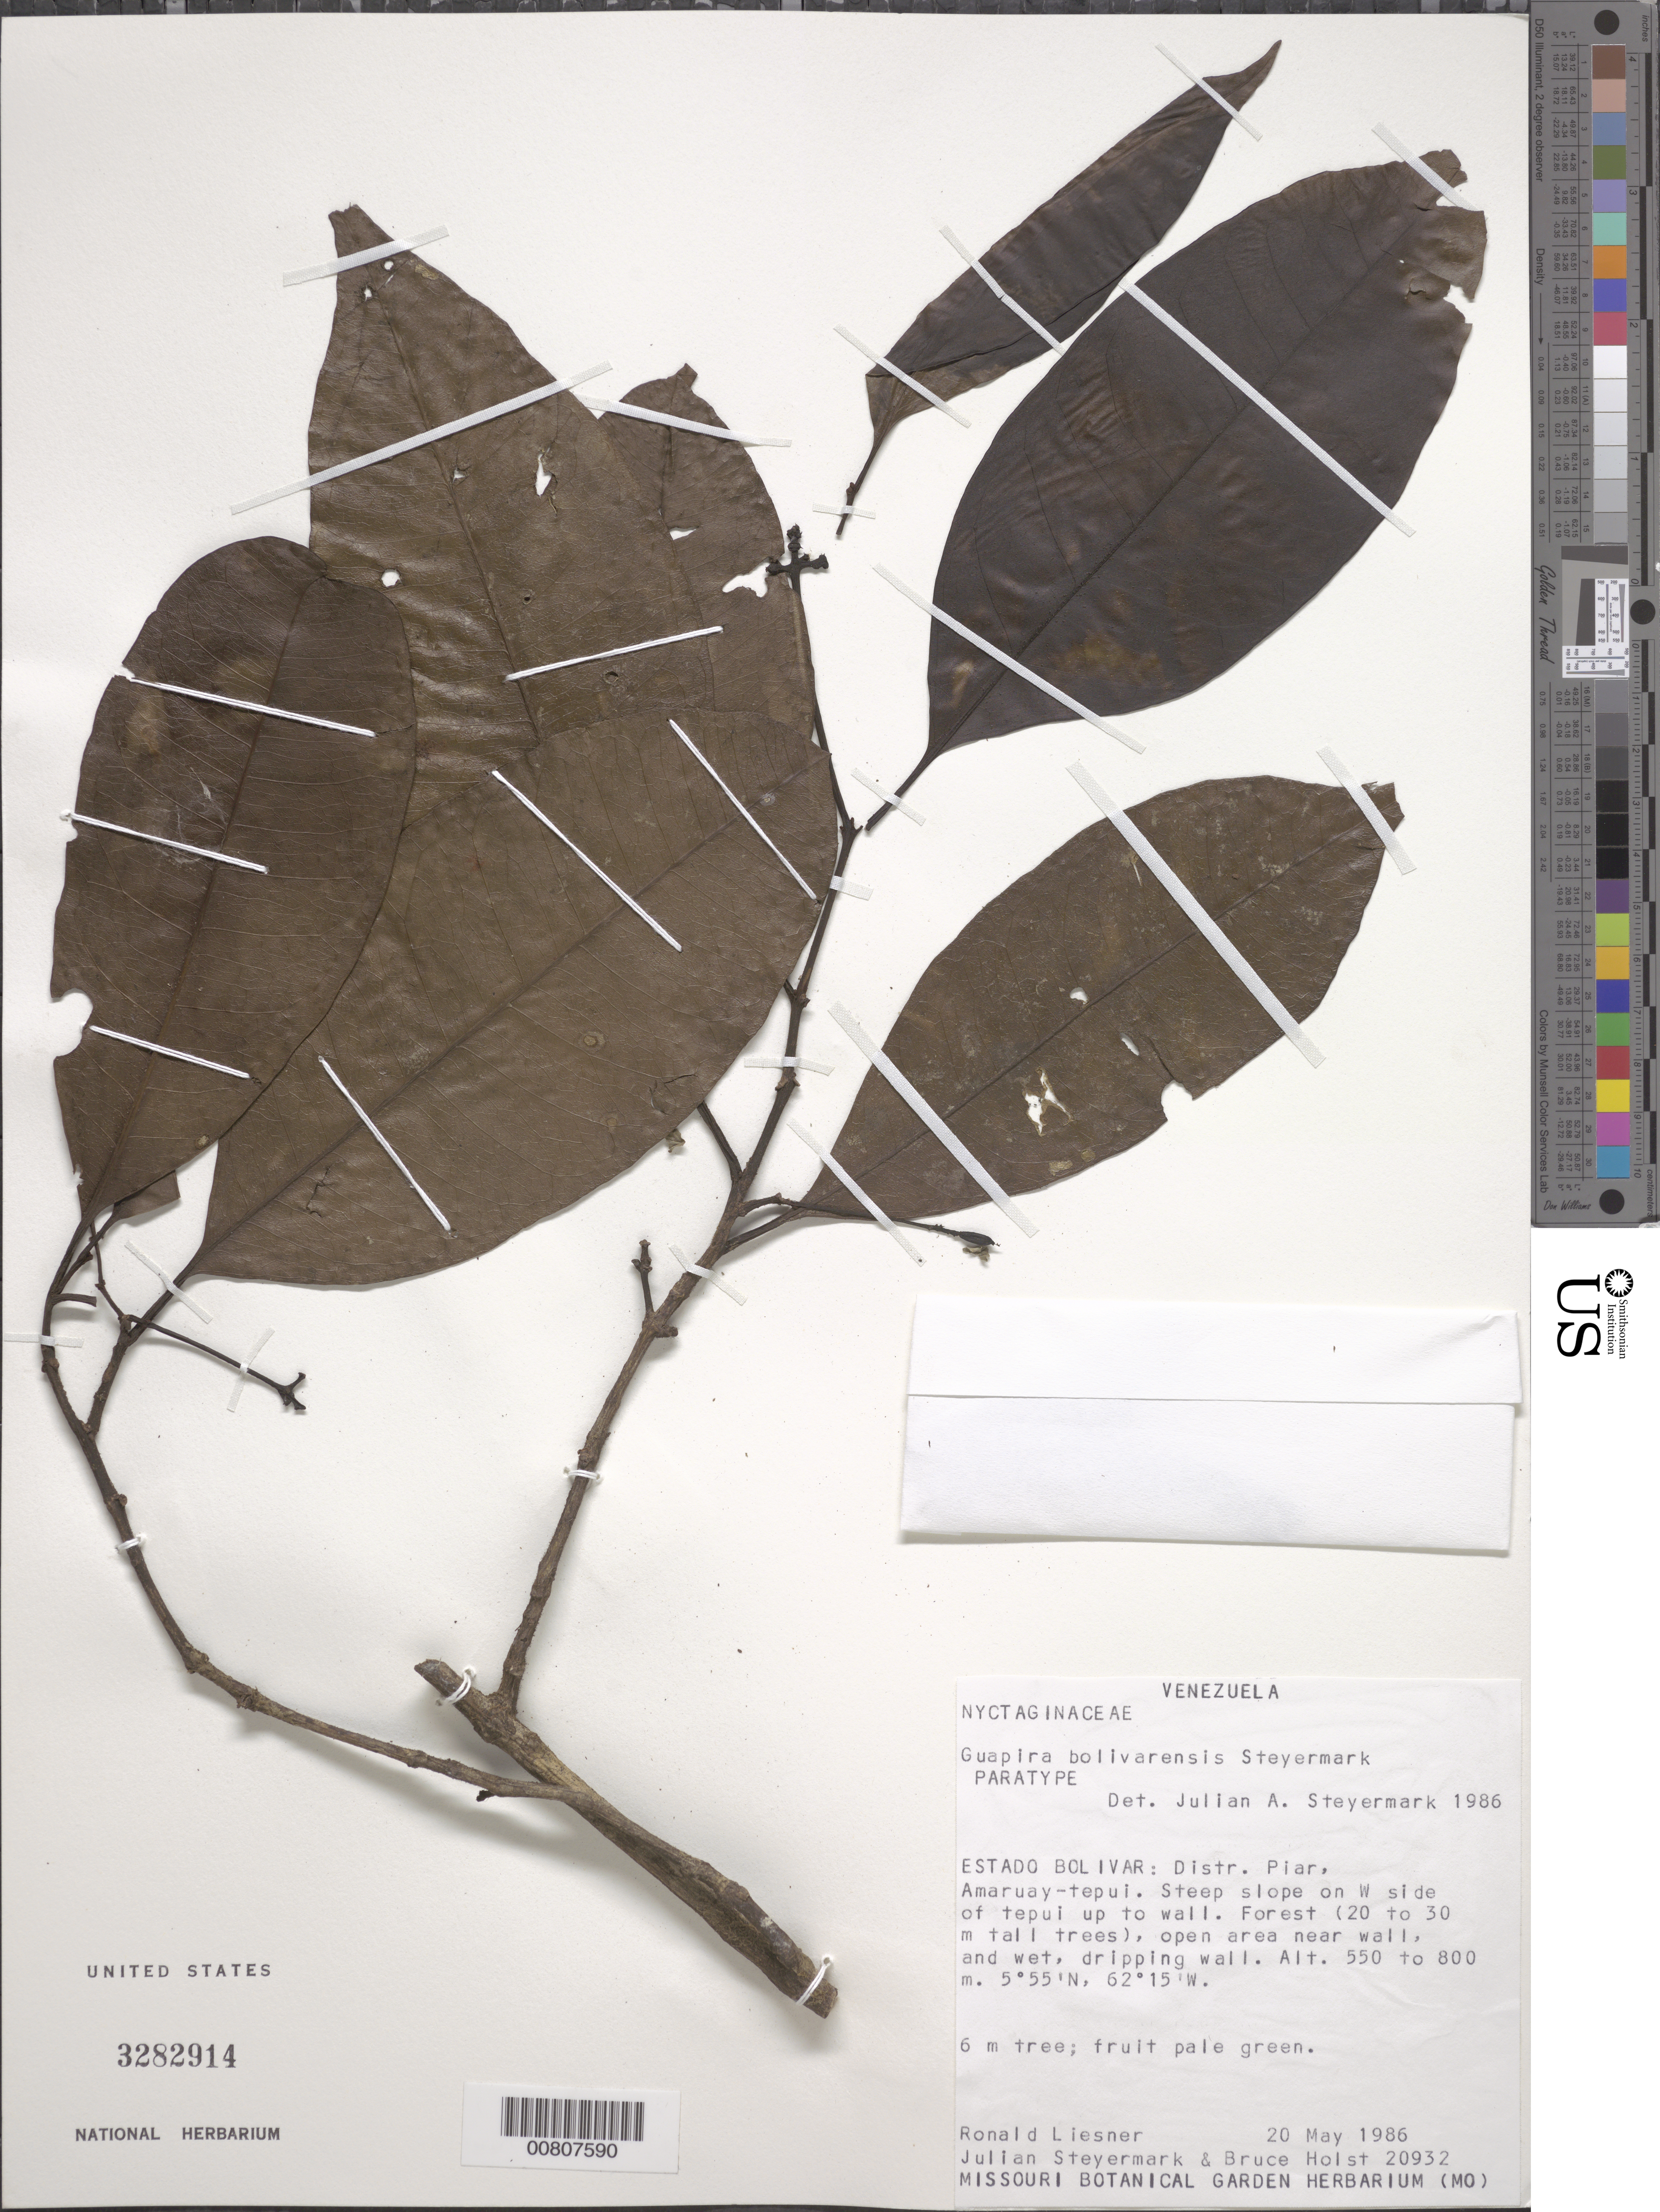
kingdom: Plantae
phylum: Tracheophyta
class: Magnoliopsida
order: Caryophyllales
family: Nyctaginaceae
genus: Guapira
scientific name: Guapira bolivarensis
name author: Steyerm.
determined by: Steyermark, Julian A., (VEN)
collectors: R. L. Liesner, J. Steyermark & B. Holst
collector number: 20932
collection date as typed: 20-May-86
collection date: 1986-05-20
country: Venezuela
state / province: Bolívar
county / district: Piar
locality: Amaruay-tepuí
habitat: Forest (20-30 m tall trees); open area near wall and wet dripping wall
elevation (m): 550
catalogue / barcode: US 3282914